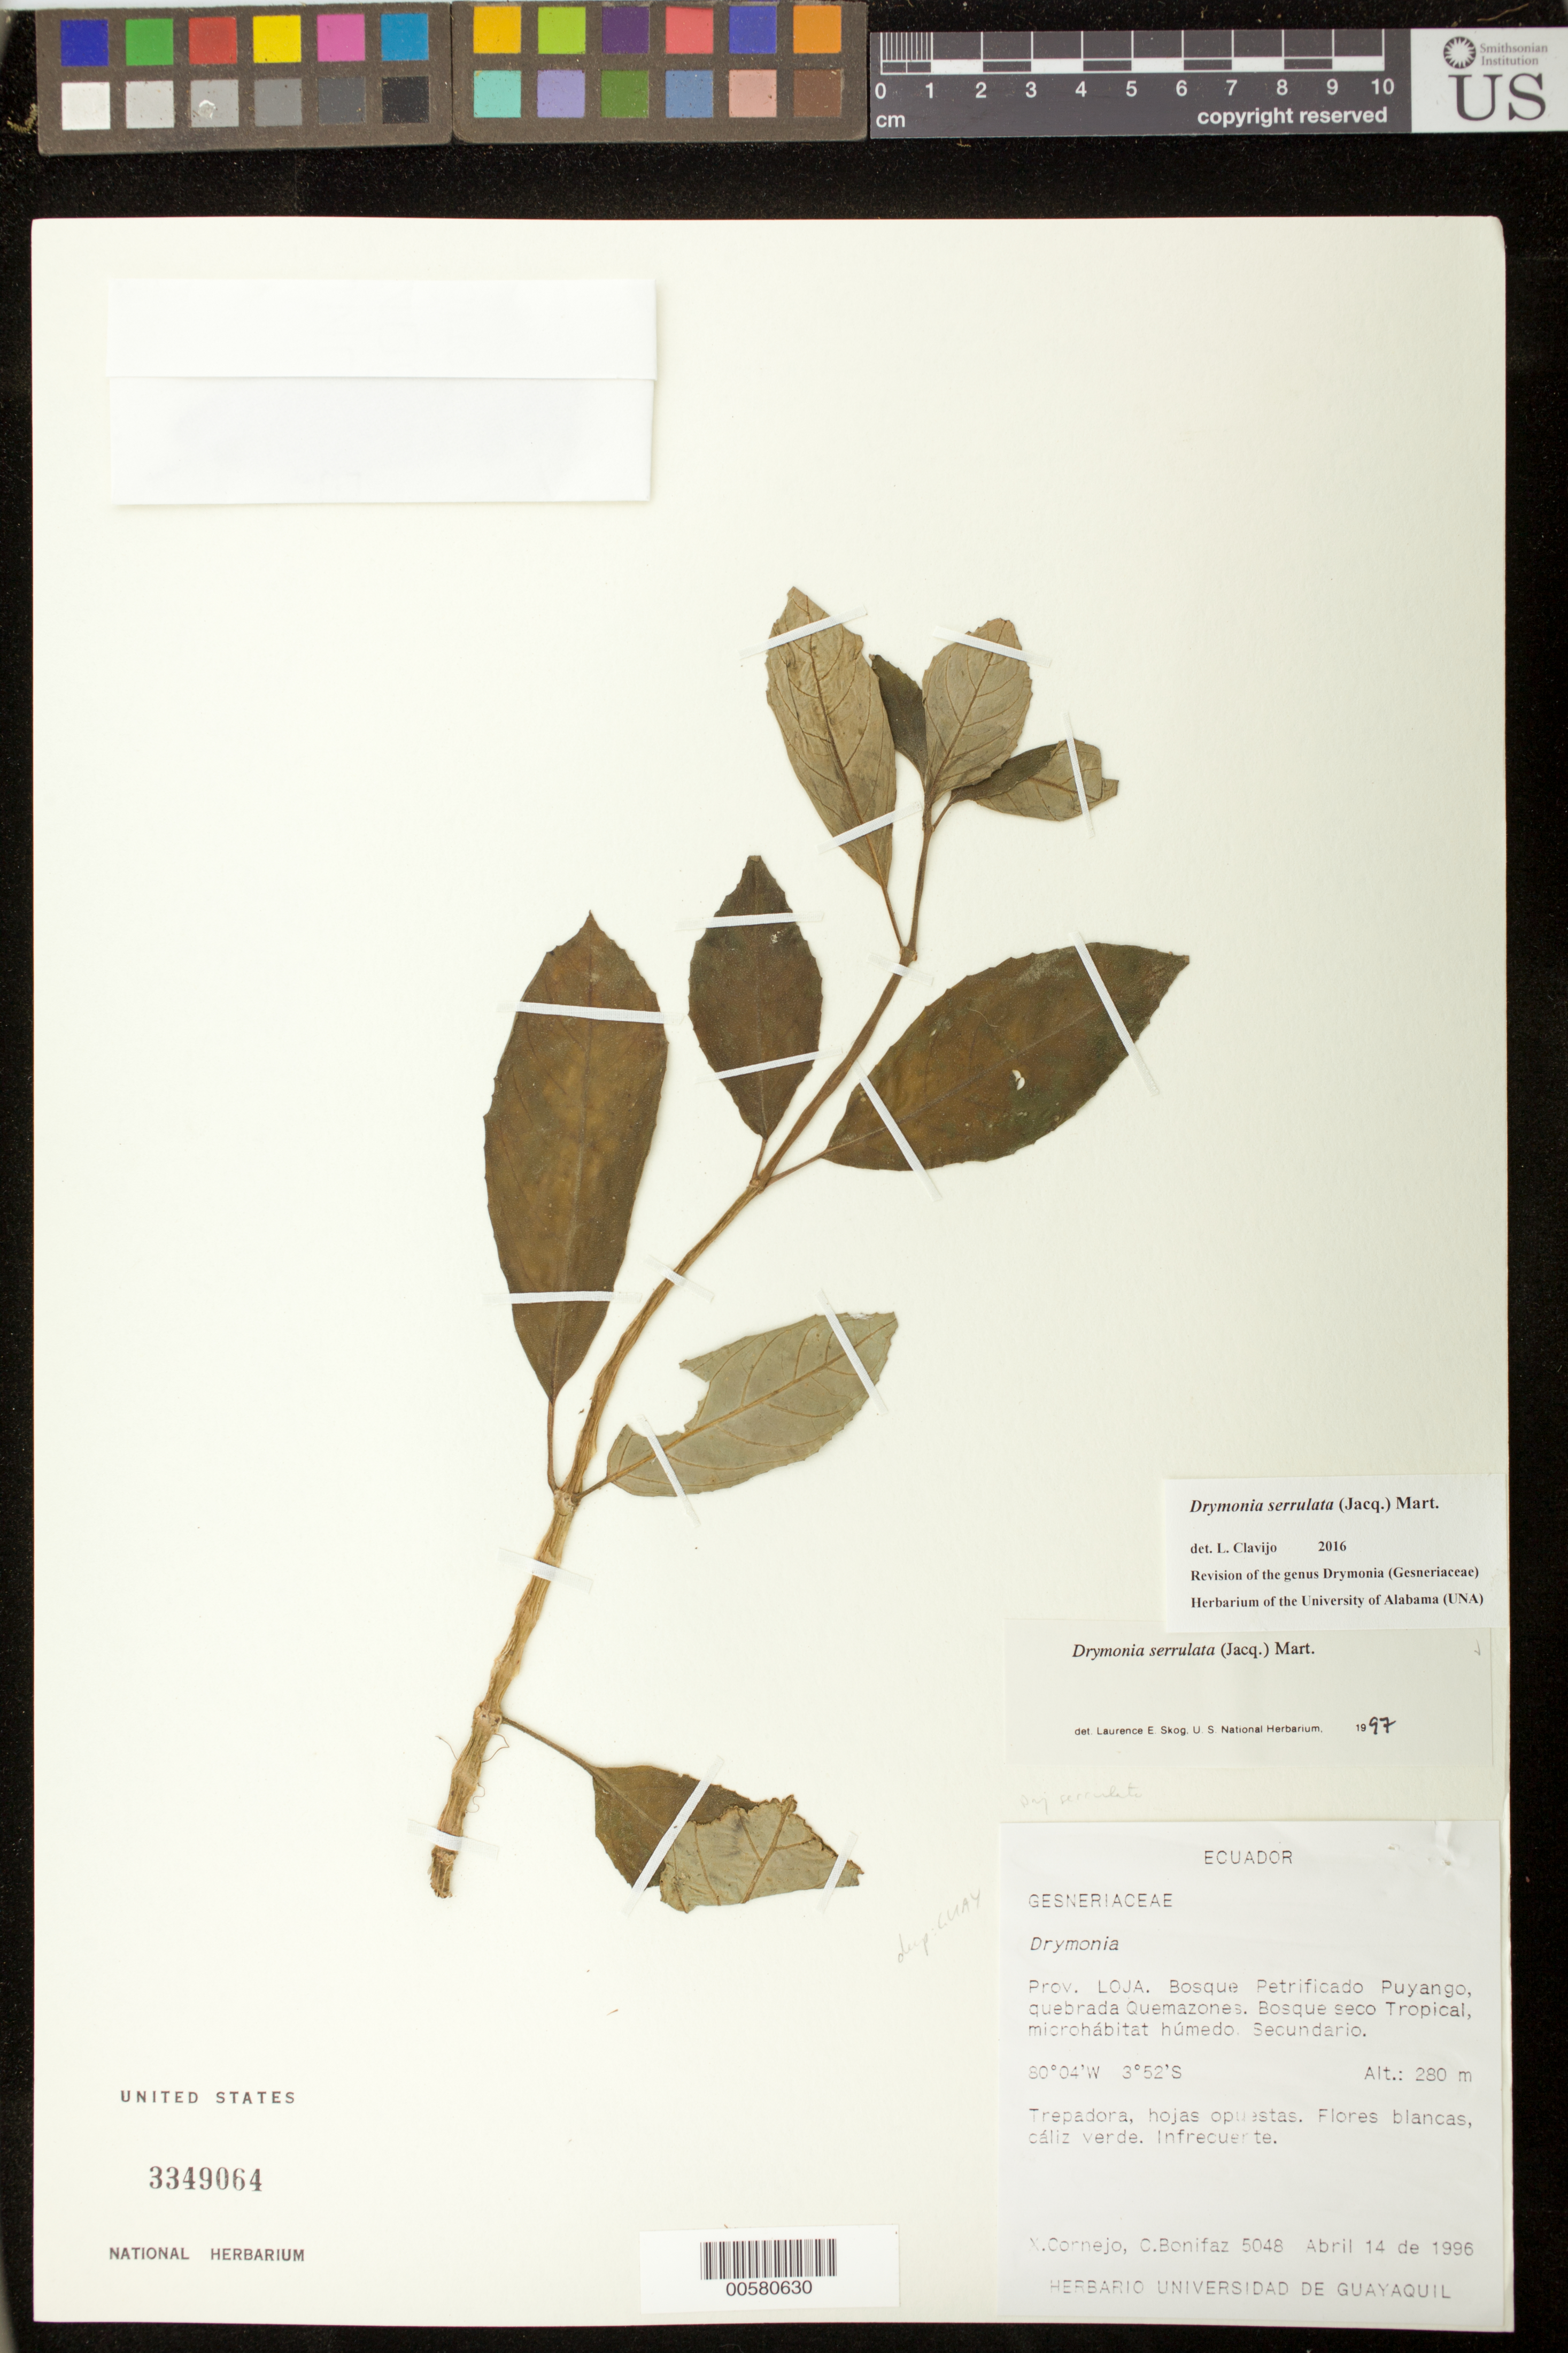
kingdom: Plantae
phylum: Tracheophyta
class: Magnoliopsida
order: Lamiales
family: Gesneriaceae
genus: Drymonia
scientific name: Drymonia serrulata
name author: (Jacq.) Mart.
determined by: Skog, Laurence E.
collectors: X. F. Cornejo & C. Bonifaz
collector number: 5048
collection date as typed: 14 Apr 1996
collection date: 1996-04-14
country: Ecuador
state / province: Loja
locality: Bosque Petrificado Puyango, quebrada Quemazones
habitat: Bosque seco tropical, microhábitat húmedo; secundario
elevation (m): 280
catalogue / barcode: US 3349064